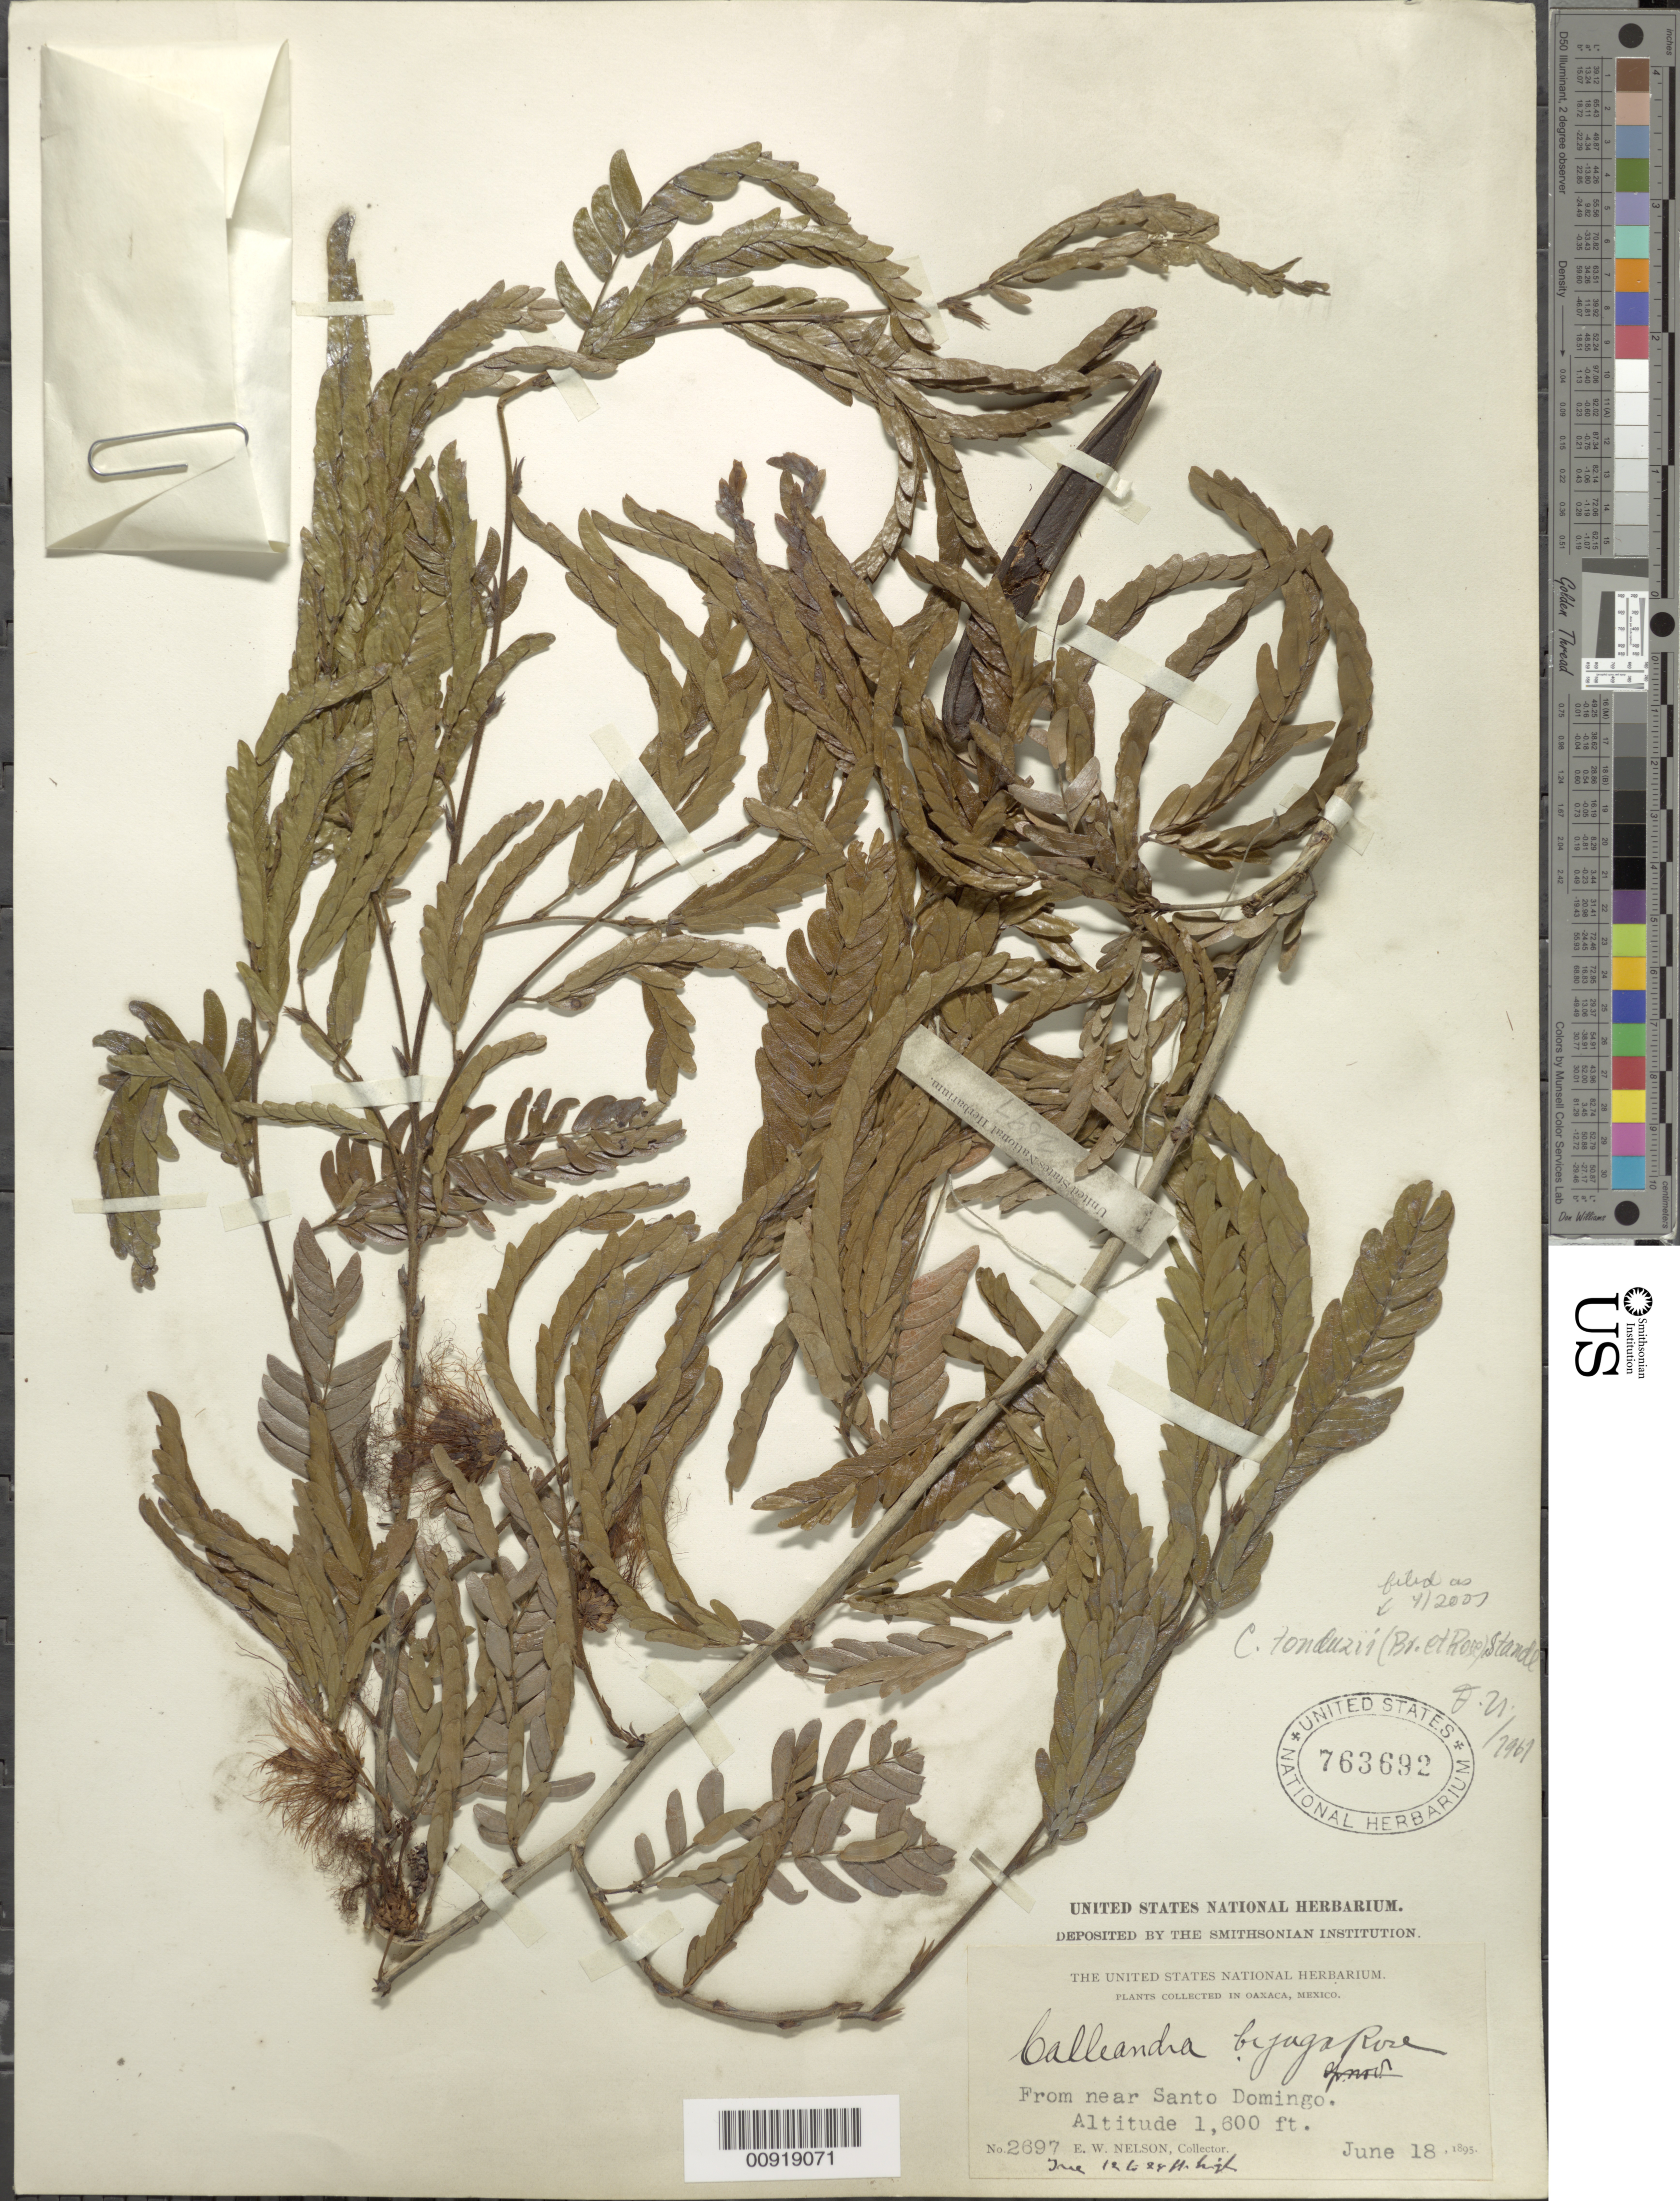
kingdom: Plantae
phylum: Tracheophyta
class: Magnoliopsida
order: Fabales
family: Fabaceae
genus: Calliandra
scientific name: Calliandra tonduzii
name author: (Britton) Standl.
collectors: E. W. Nelson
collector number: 2697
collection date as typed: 18 Jun 1895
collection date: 1895-06-18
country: Mexico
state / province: Oaxaca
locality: From near Santo Domingo.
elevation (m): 488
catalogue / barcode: US 763692